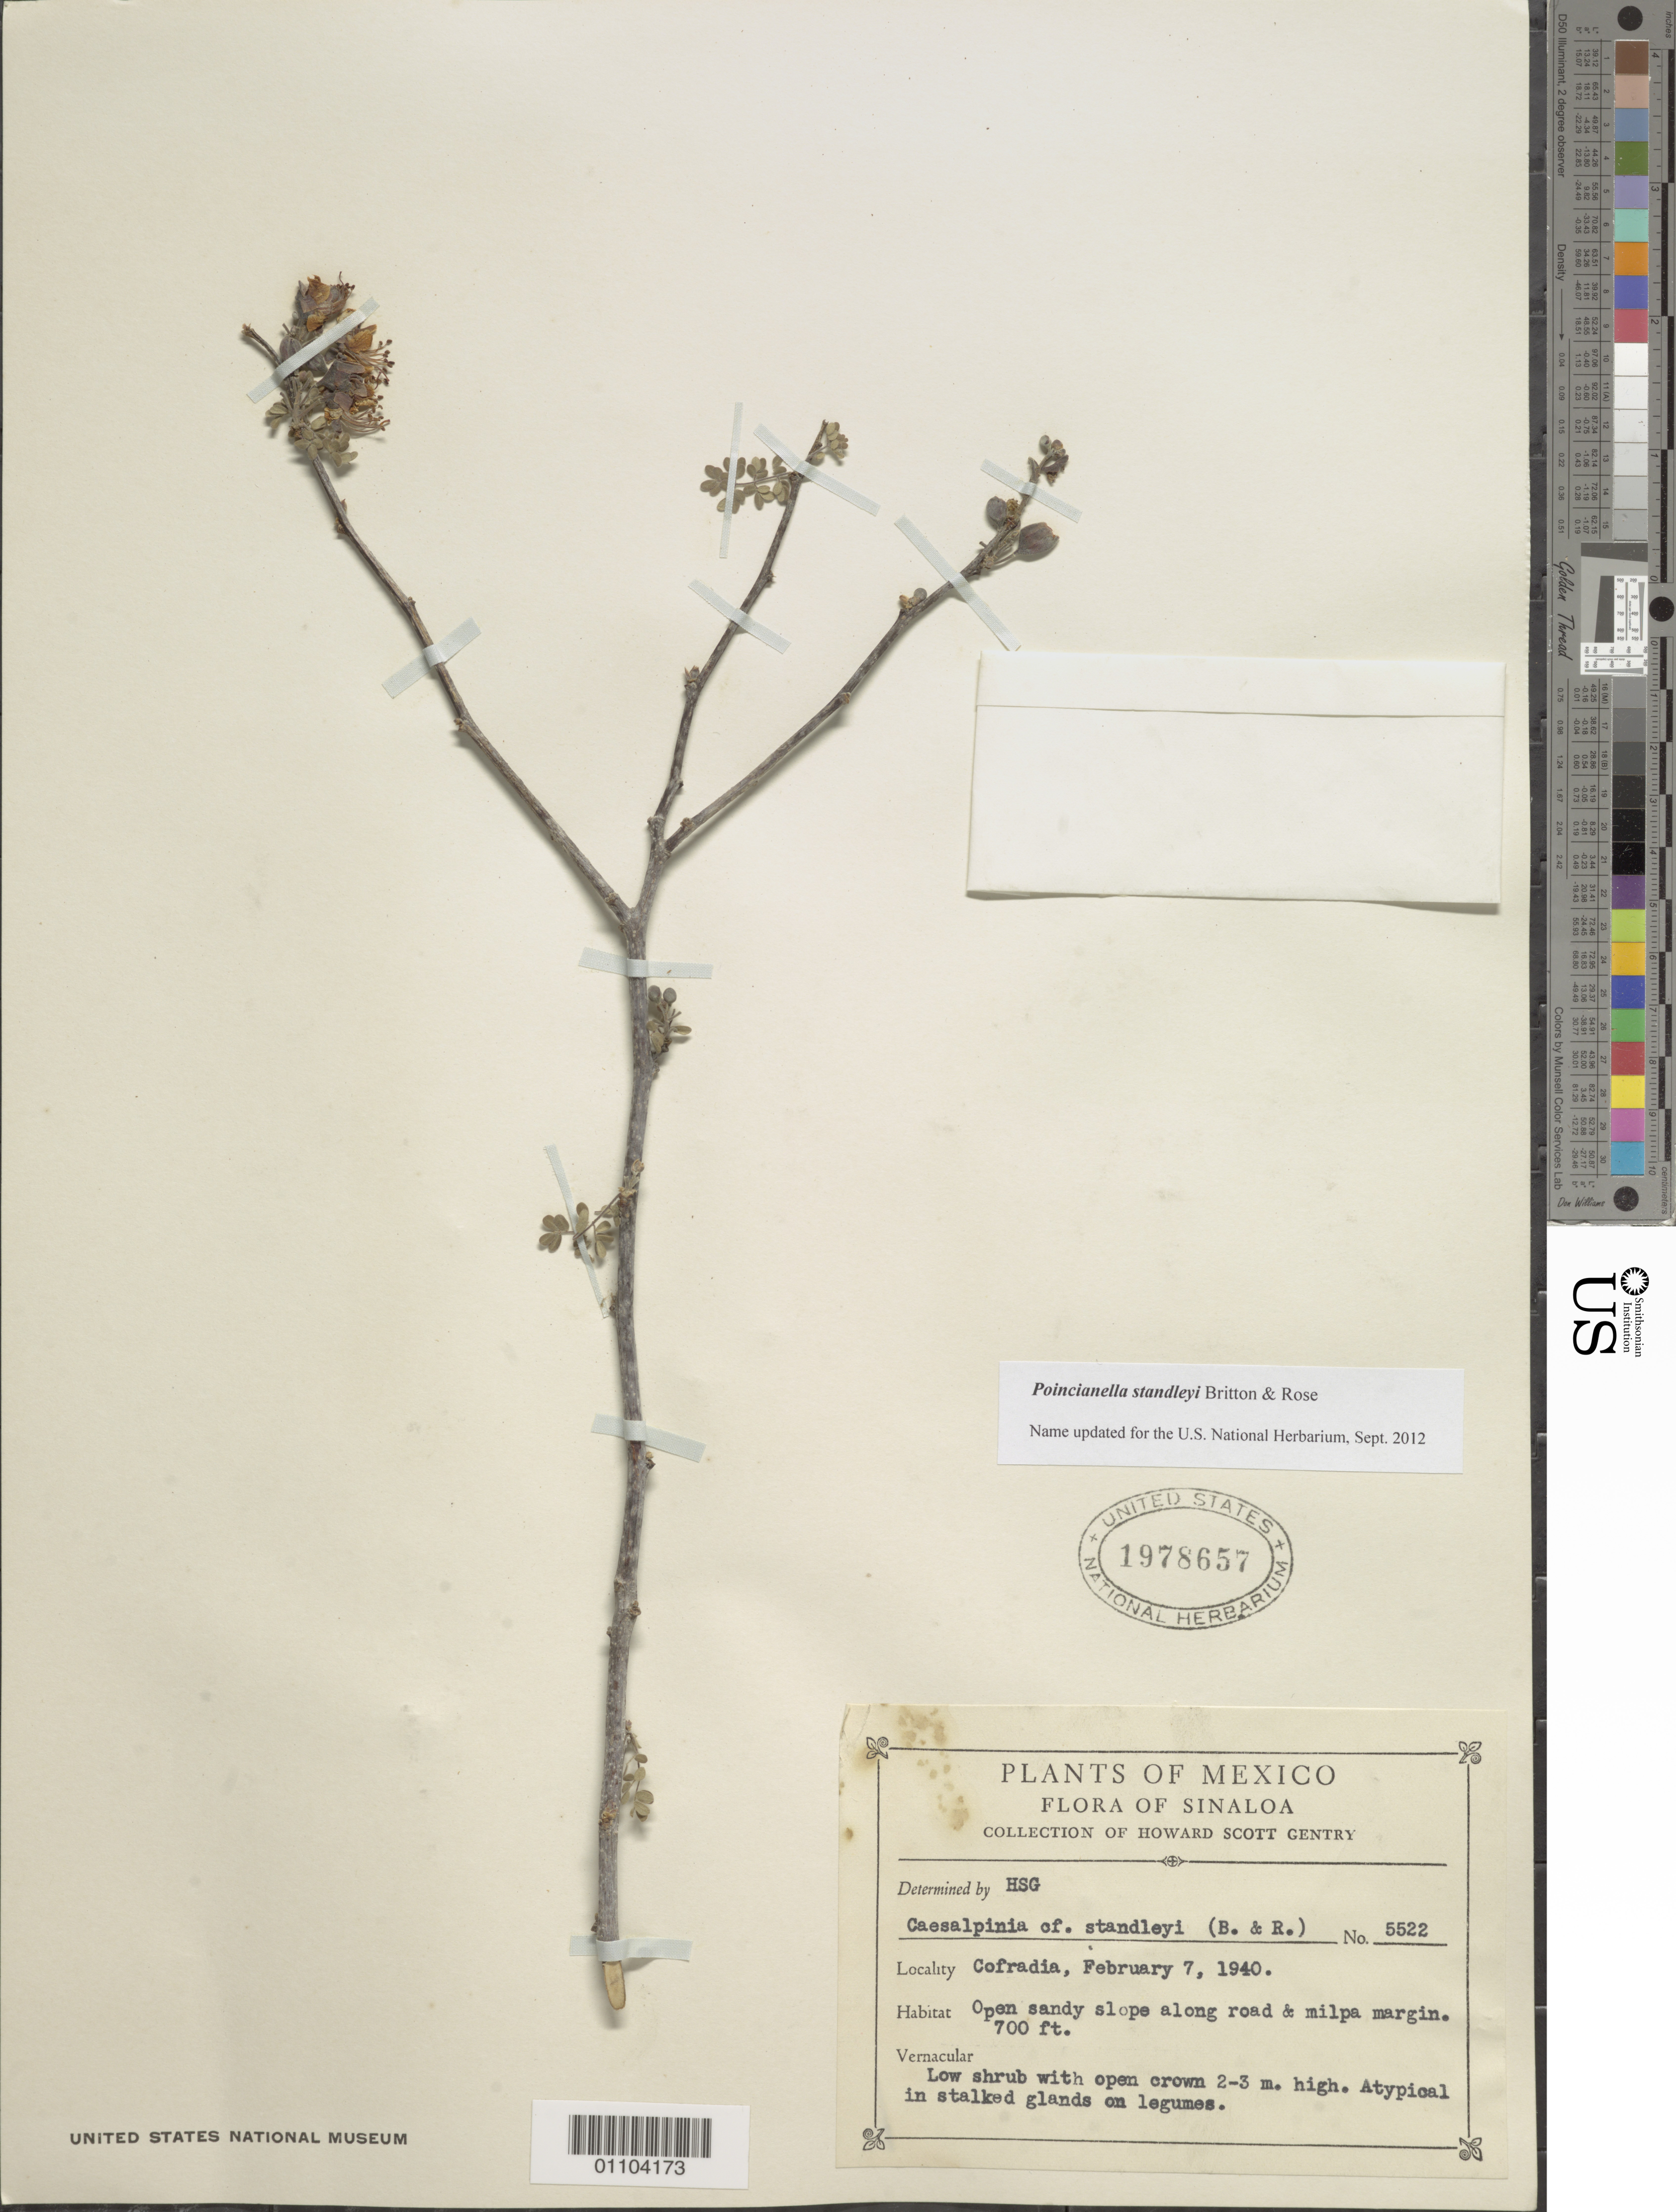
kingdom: Plantae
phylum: Tracheophyta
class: Magnoliopsida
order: Fabales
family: Fabaceae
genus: Erythrostemon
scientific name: Erythrostemon standleyi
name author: (Britton & Rose) Gagnon & G.P. Lewis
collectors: H. S. Gentry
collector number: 5522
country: Mexico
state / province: Sinaloa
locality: Cofradia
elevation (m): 213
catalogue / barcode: US 1978657